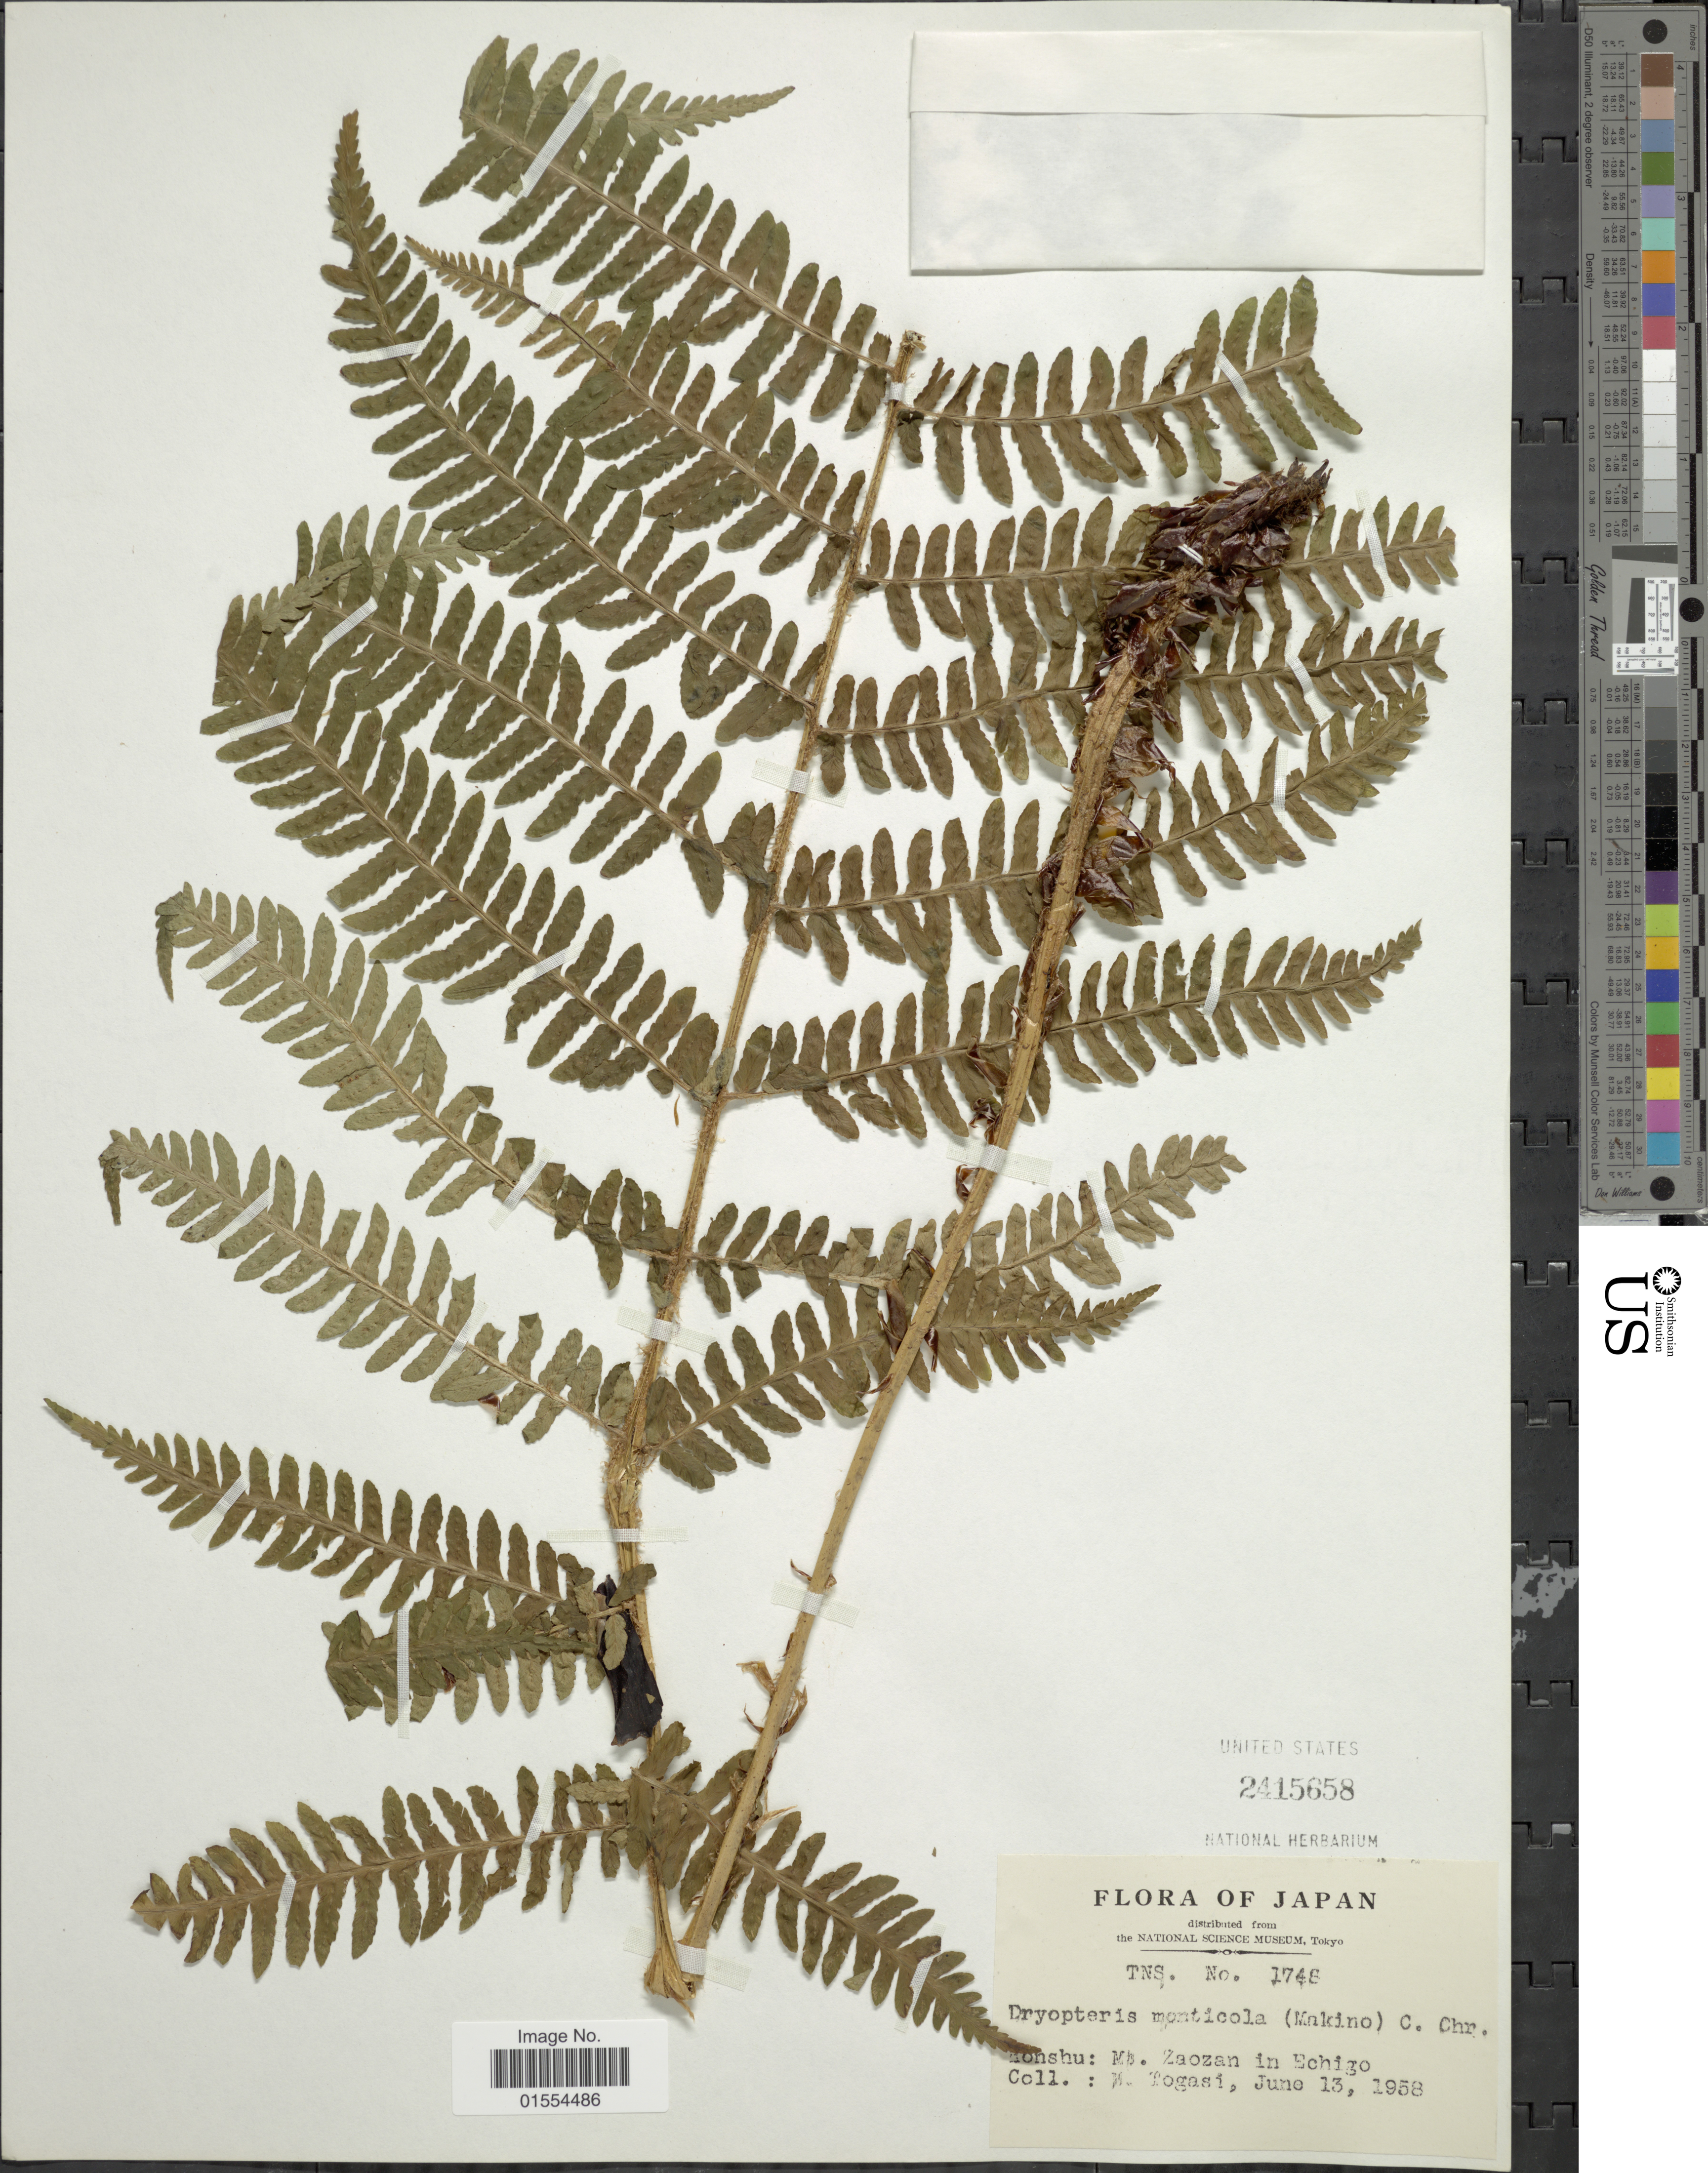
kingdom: Plantae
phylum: Tracheophyta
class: Polypodiopsida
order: Polypodiales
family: Dryopteridaceae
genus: Dryopteris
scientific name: Dryopteris monticola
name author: (Makino) C. Chr.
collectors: M. Togasi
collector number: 1746*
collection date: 1958-06-13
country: Japan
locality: Japan, Honshu: Mt. Zaozan in Echigo.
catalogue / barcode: US 2415658